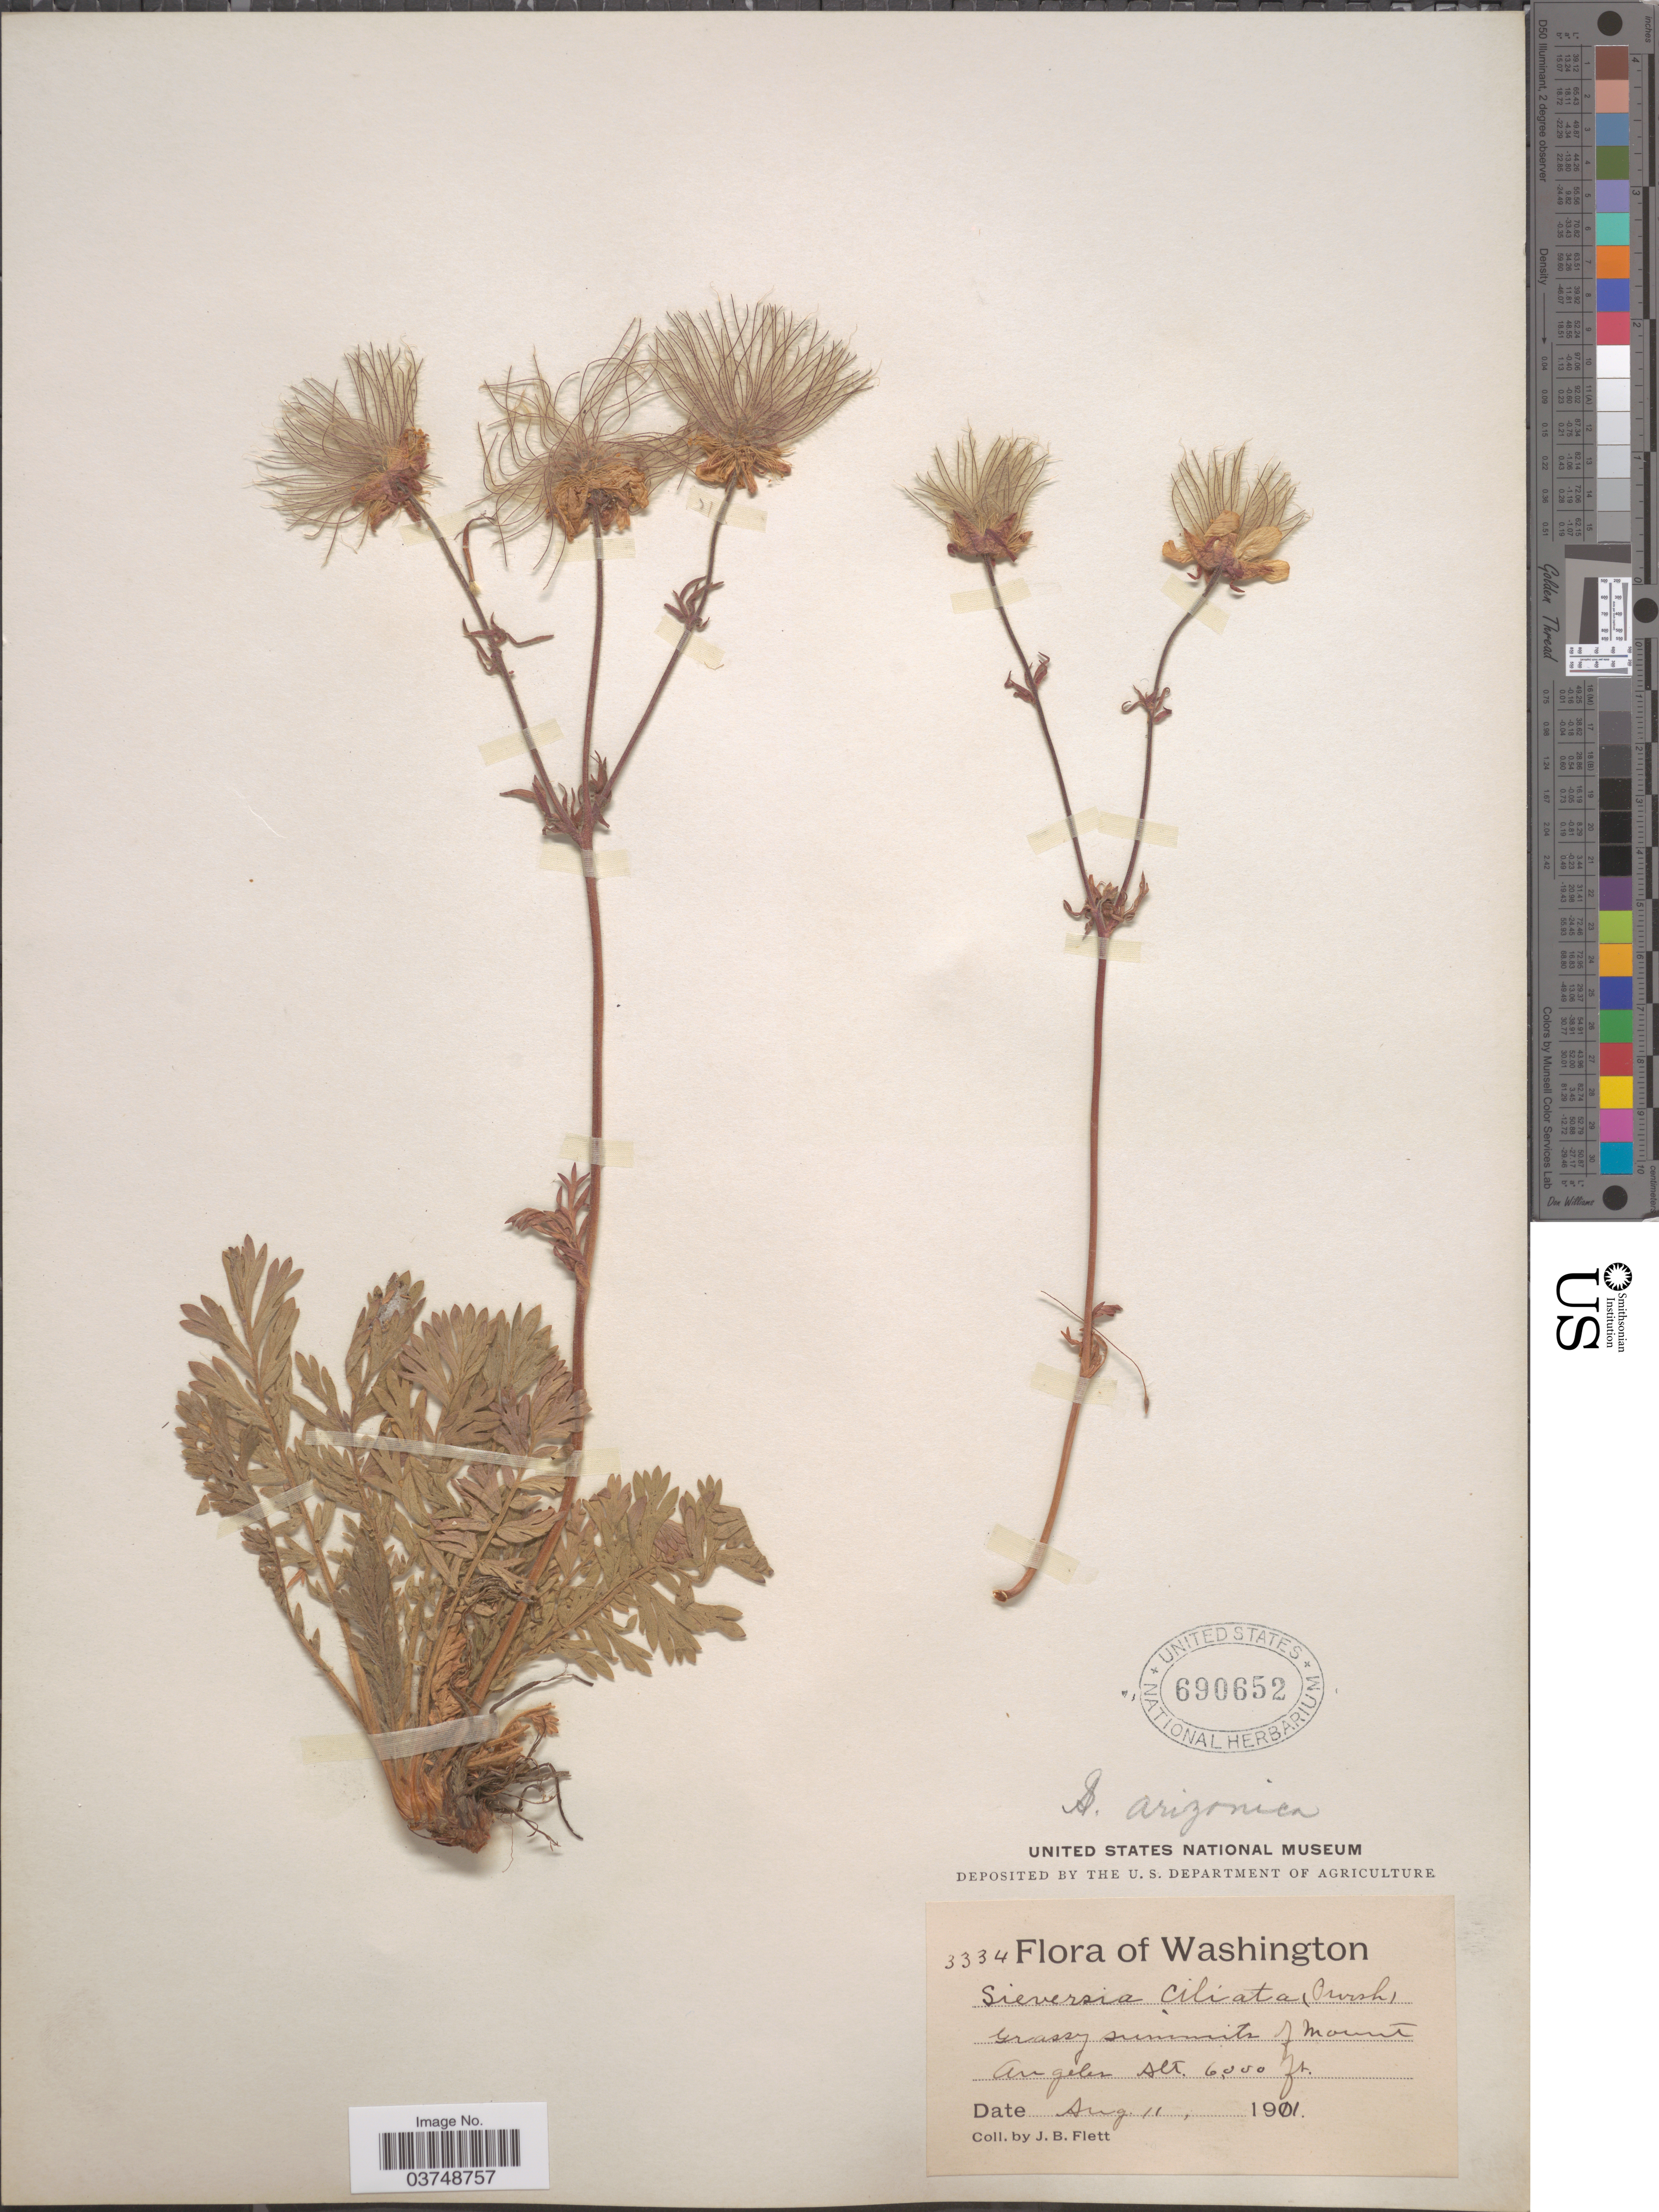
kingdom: Plantae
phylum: Tracheophyta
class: Magnoliopsida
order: Rosales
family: Rosaceae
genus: Geum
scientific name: Geum triflorum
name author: Pursh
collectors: J. Flett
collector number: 3334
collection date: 1911-08-11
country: United States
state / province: Washington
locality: Grassy summits of Mount Angeles.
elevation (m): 1829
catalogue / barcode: US 690652